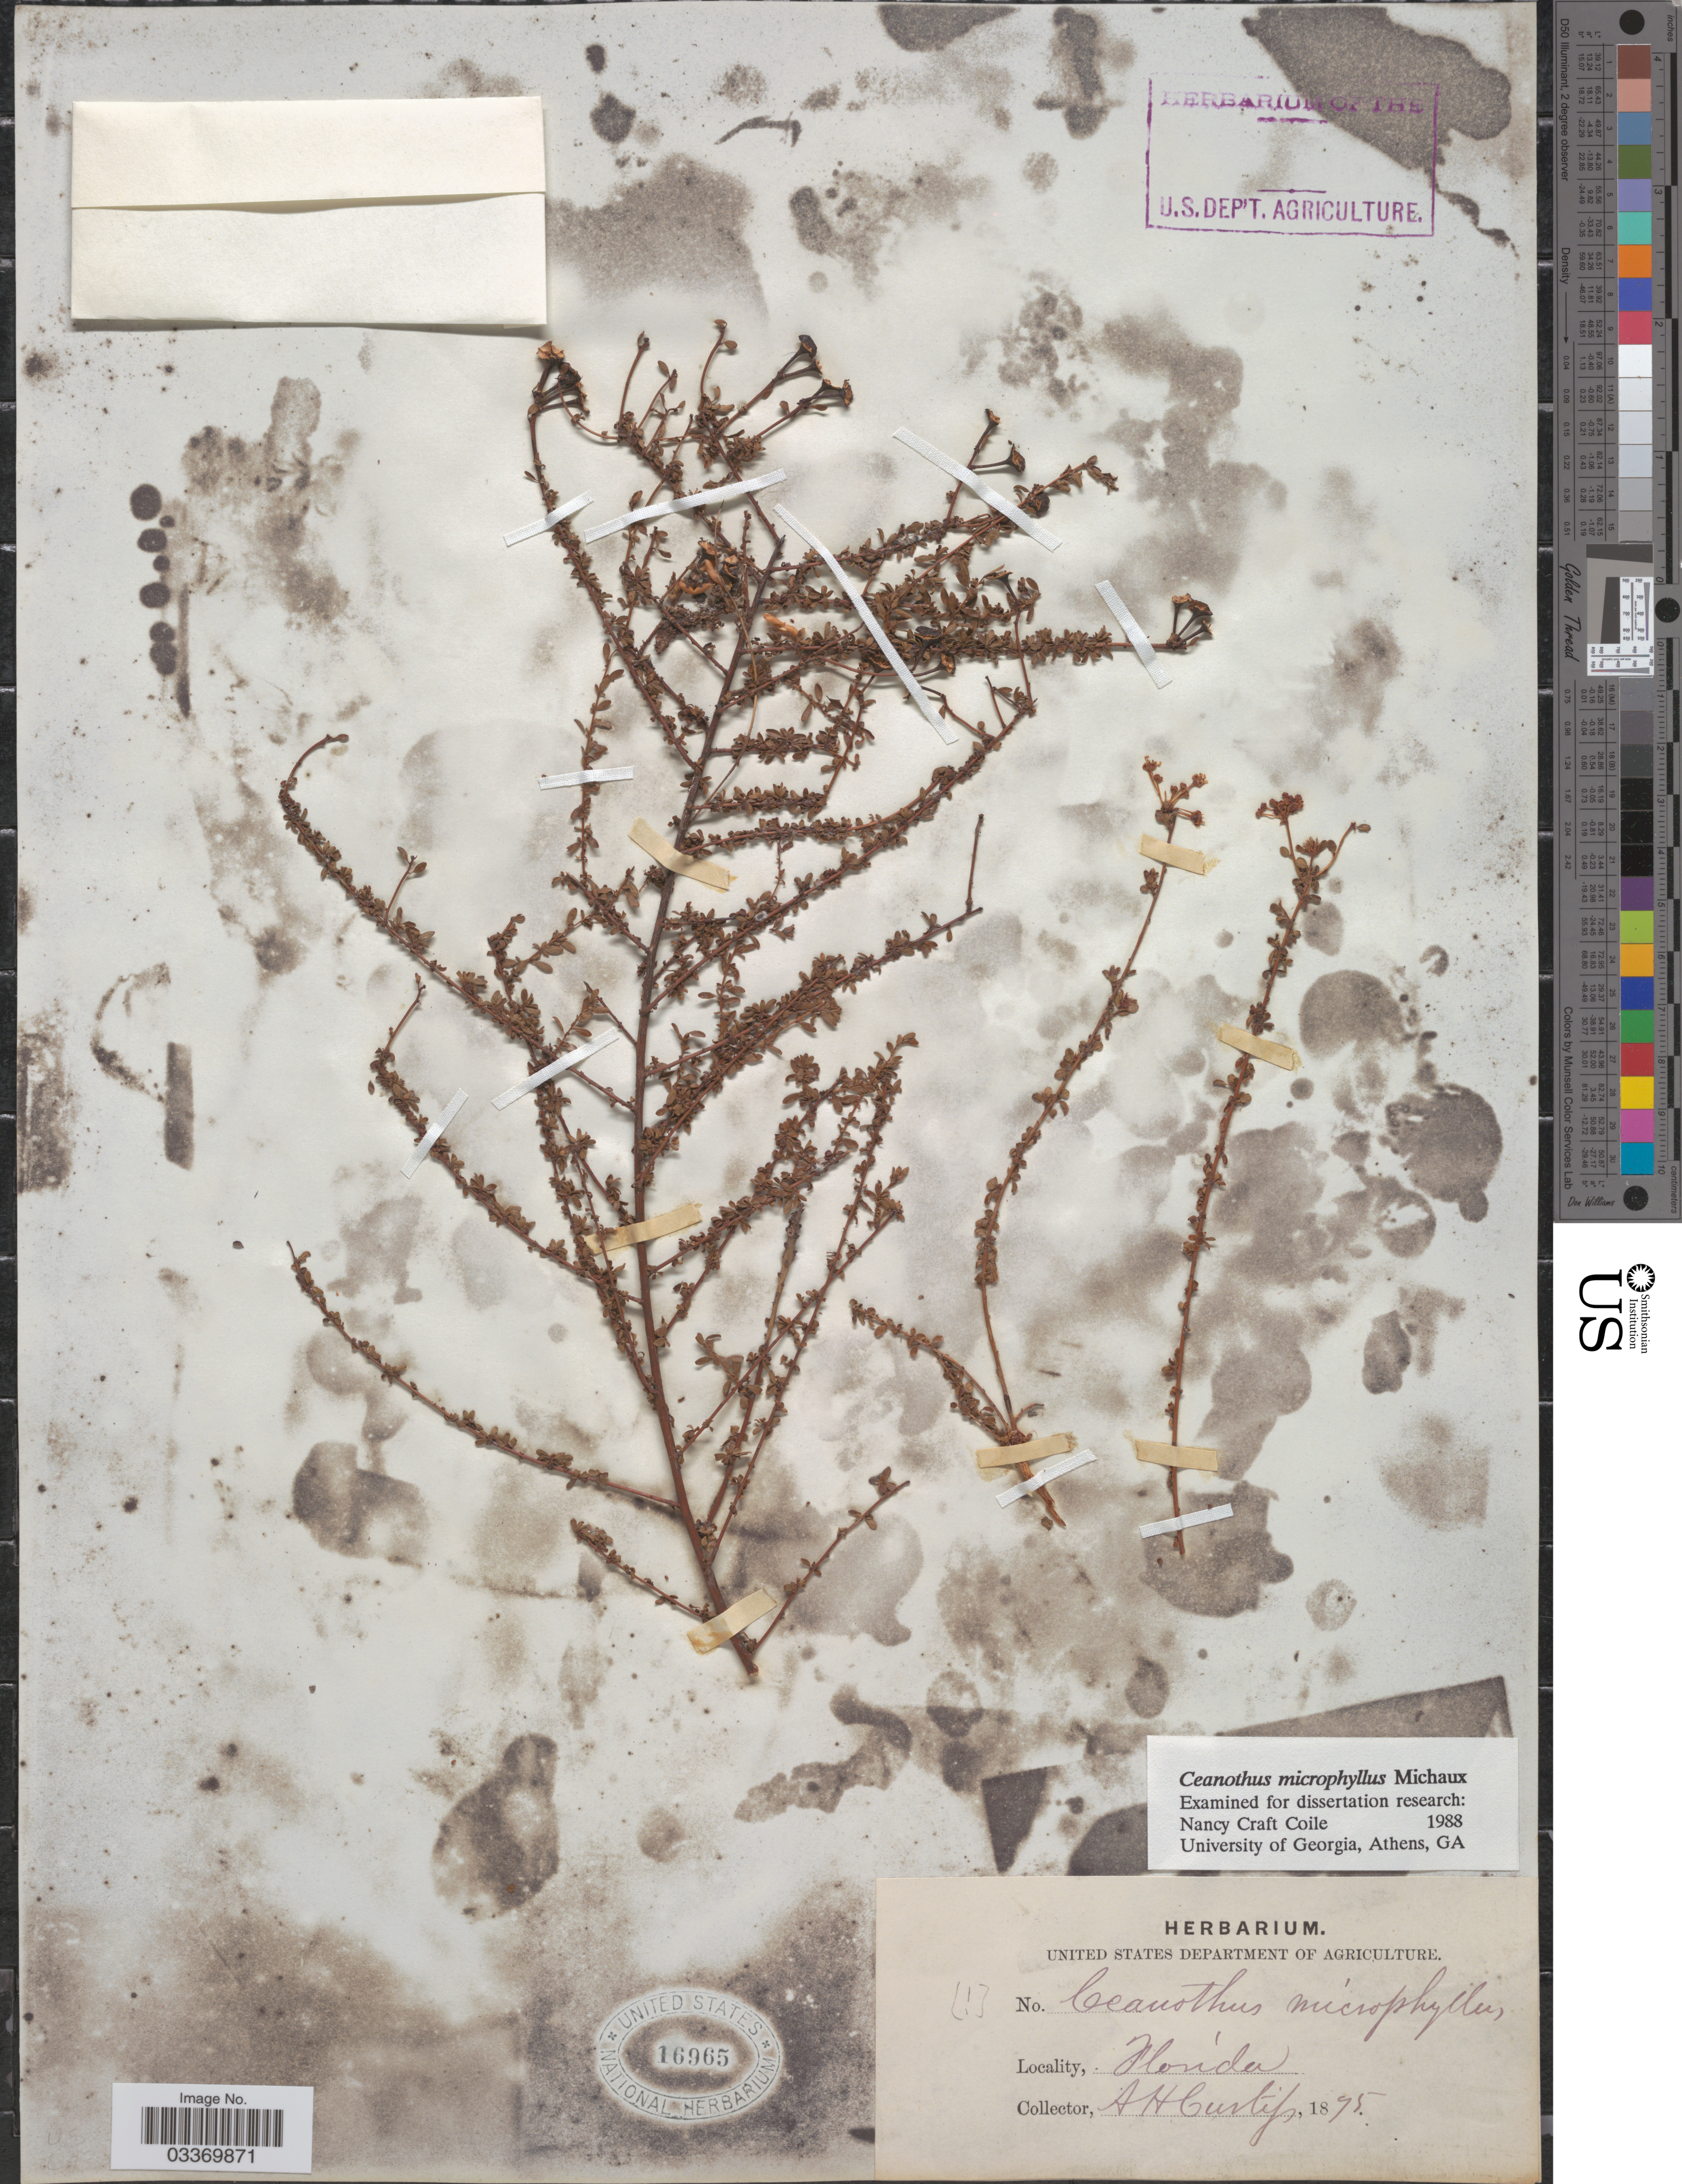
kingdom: Plantae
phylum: Tracheophyta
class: Magnoliopsida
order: Rosales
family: Rhamnaceae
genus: Ceanothus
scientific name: Ceanothus microphyllus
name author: Michx.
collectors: A. H. Curtiss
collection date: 1875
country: United States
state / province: Florida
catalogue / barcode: US 16965